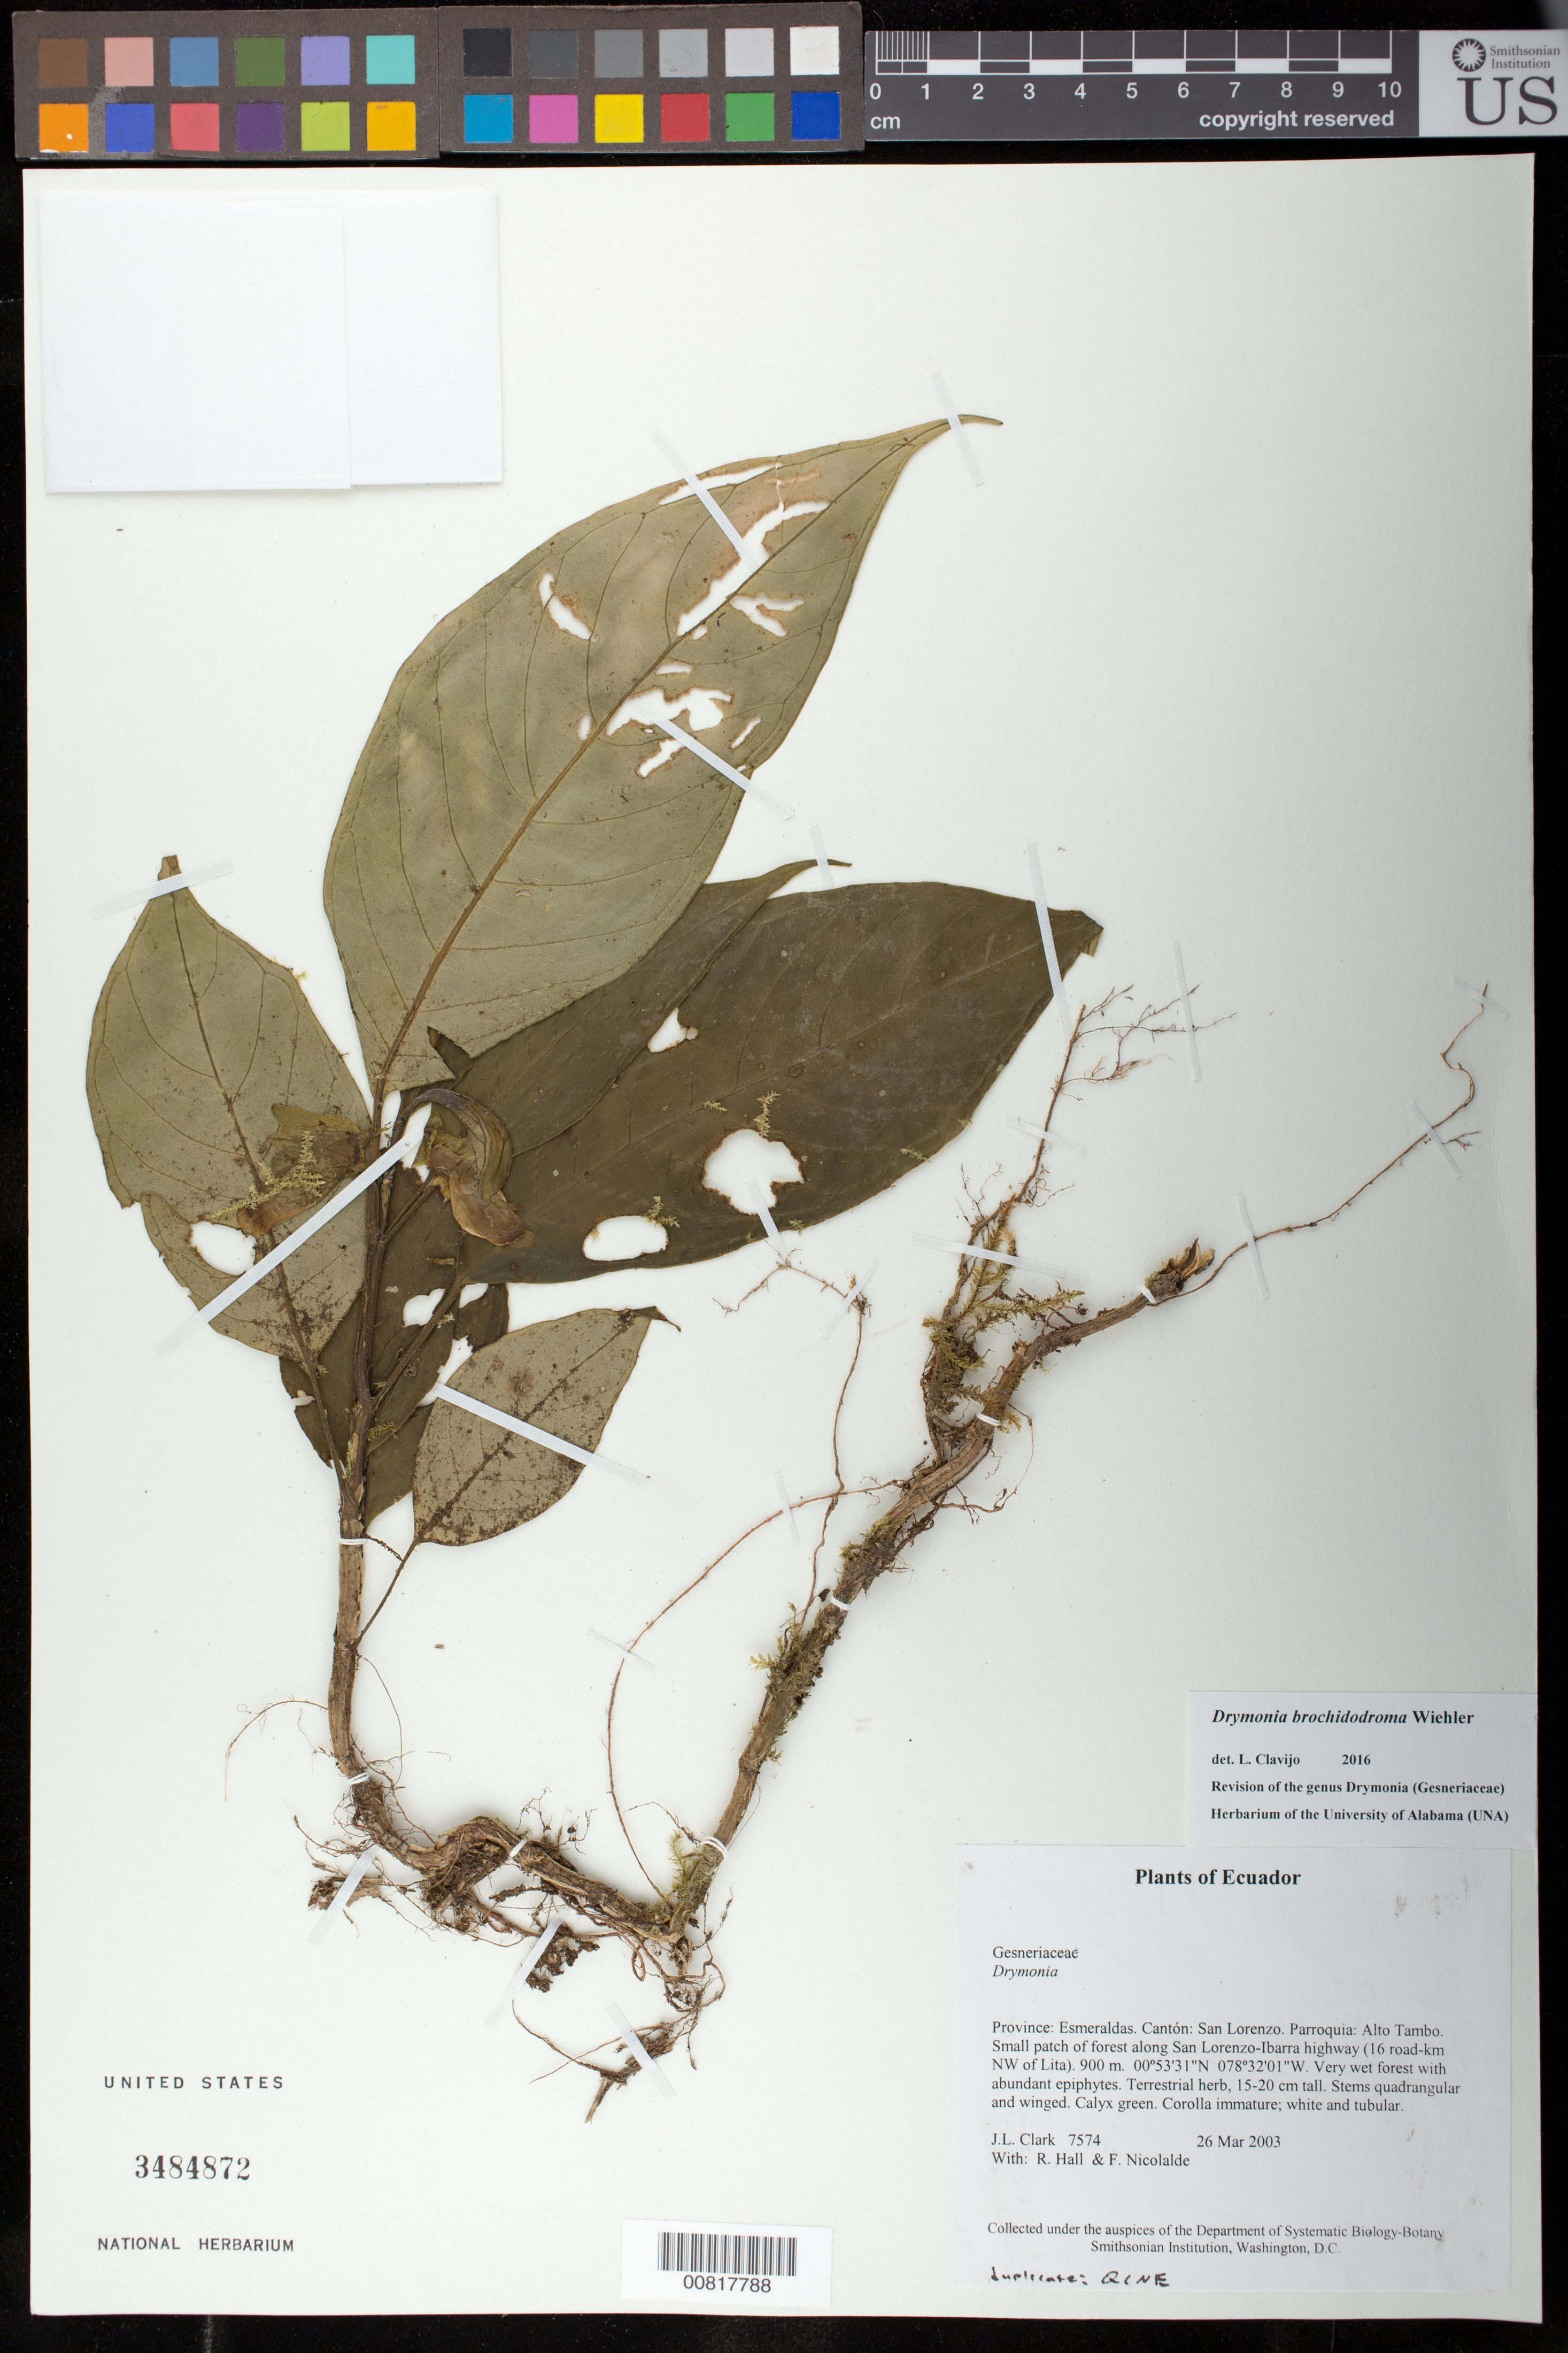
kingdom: Plantae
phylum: Tracheophyta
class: Magnoliopsida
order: Lamiales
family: Gesneriaceae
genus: Drymonia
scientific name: Drymonia brochidodroma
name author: Wiehler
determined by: Clavijo, L.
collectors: J. L. Clark, R. Hall & F. Nicolalde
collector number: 7574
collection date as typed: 26 Mar 2003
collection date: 2003-03-26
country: Ecuador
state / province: Esmeraldas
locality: San Lorenzo. Parroquia: Alto Tambo. Small patch of forest along San Lorenzo-Ibarra highway (16 road-km NW of Lita).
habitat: Very wet forest with abundant epiphytes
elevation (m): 900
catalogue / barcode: US 3484872